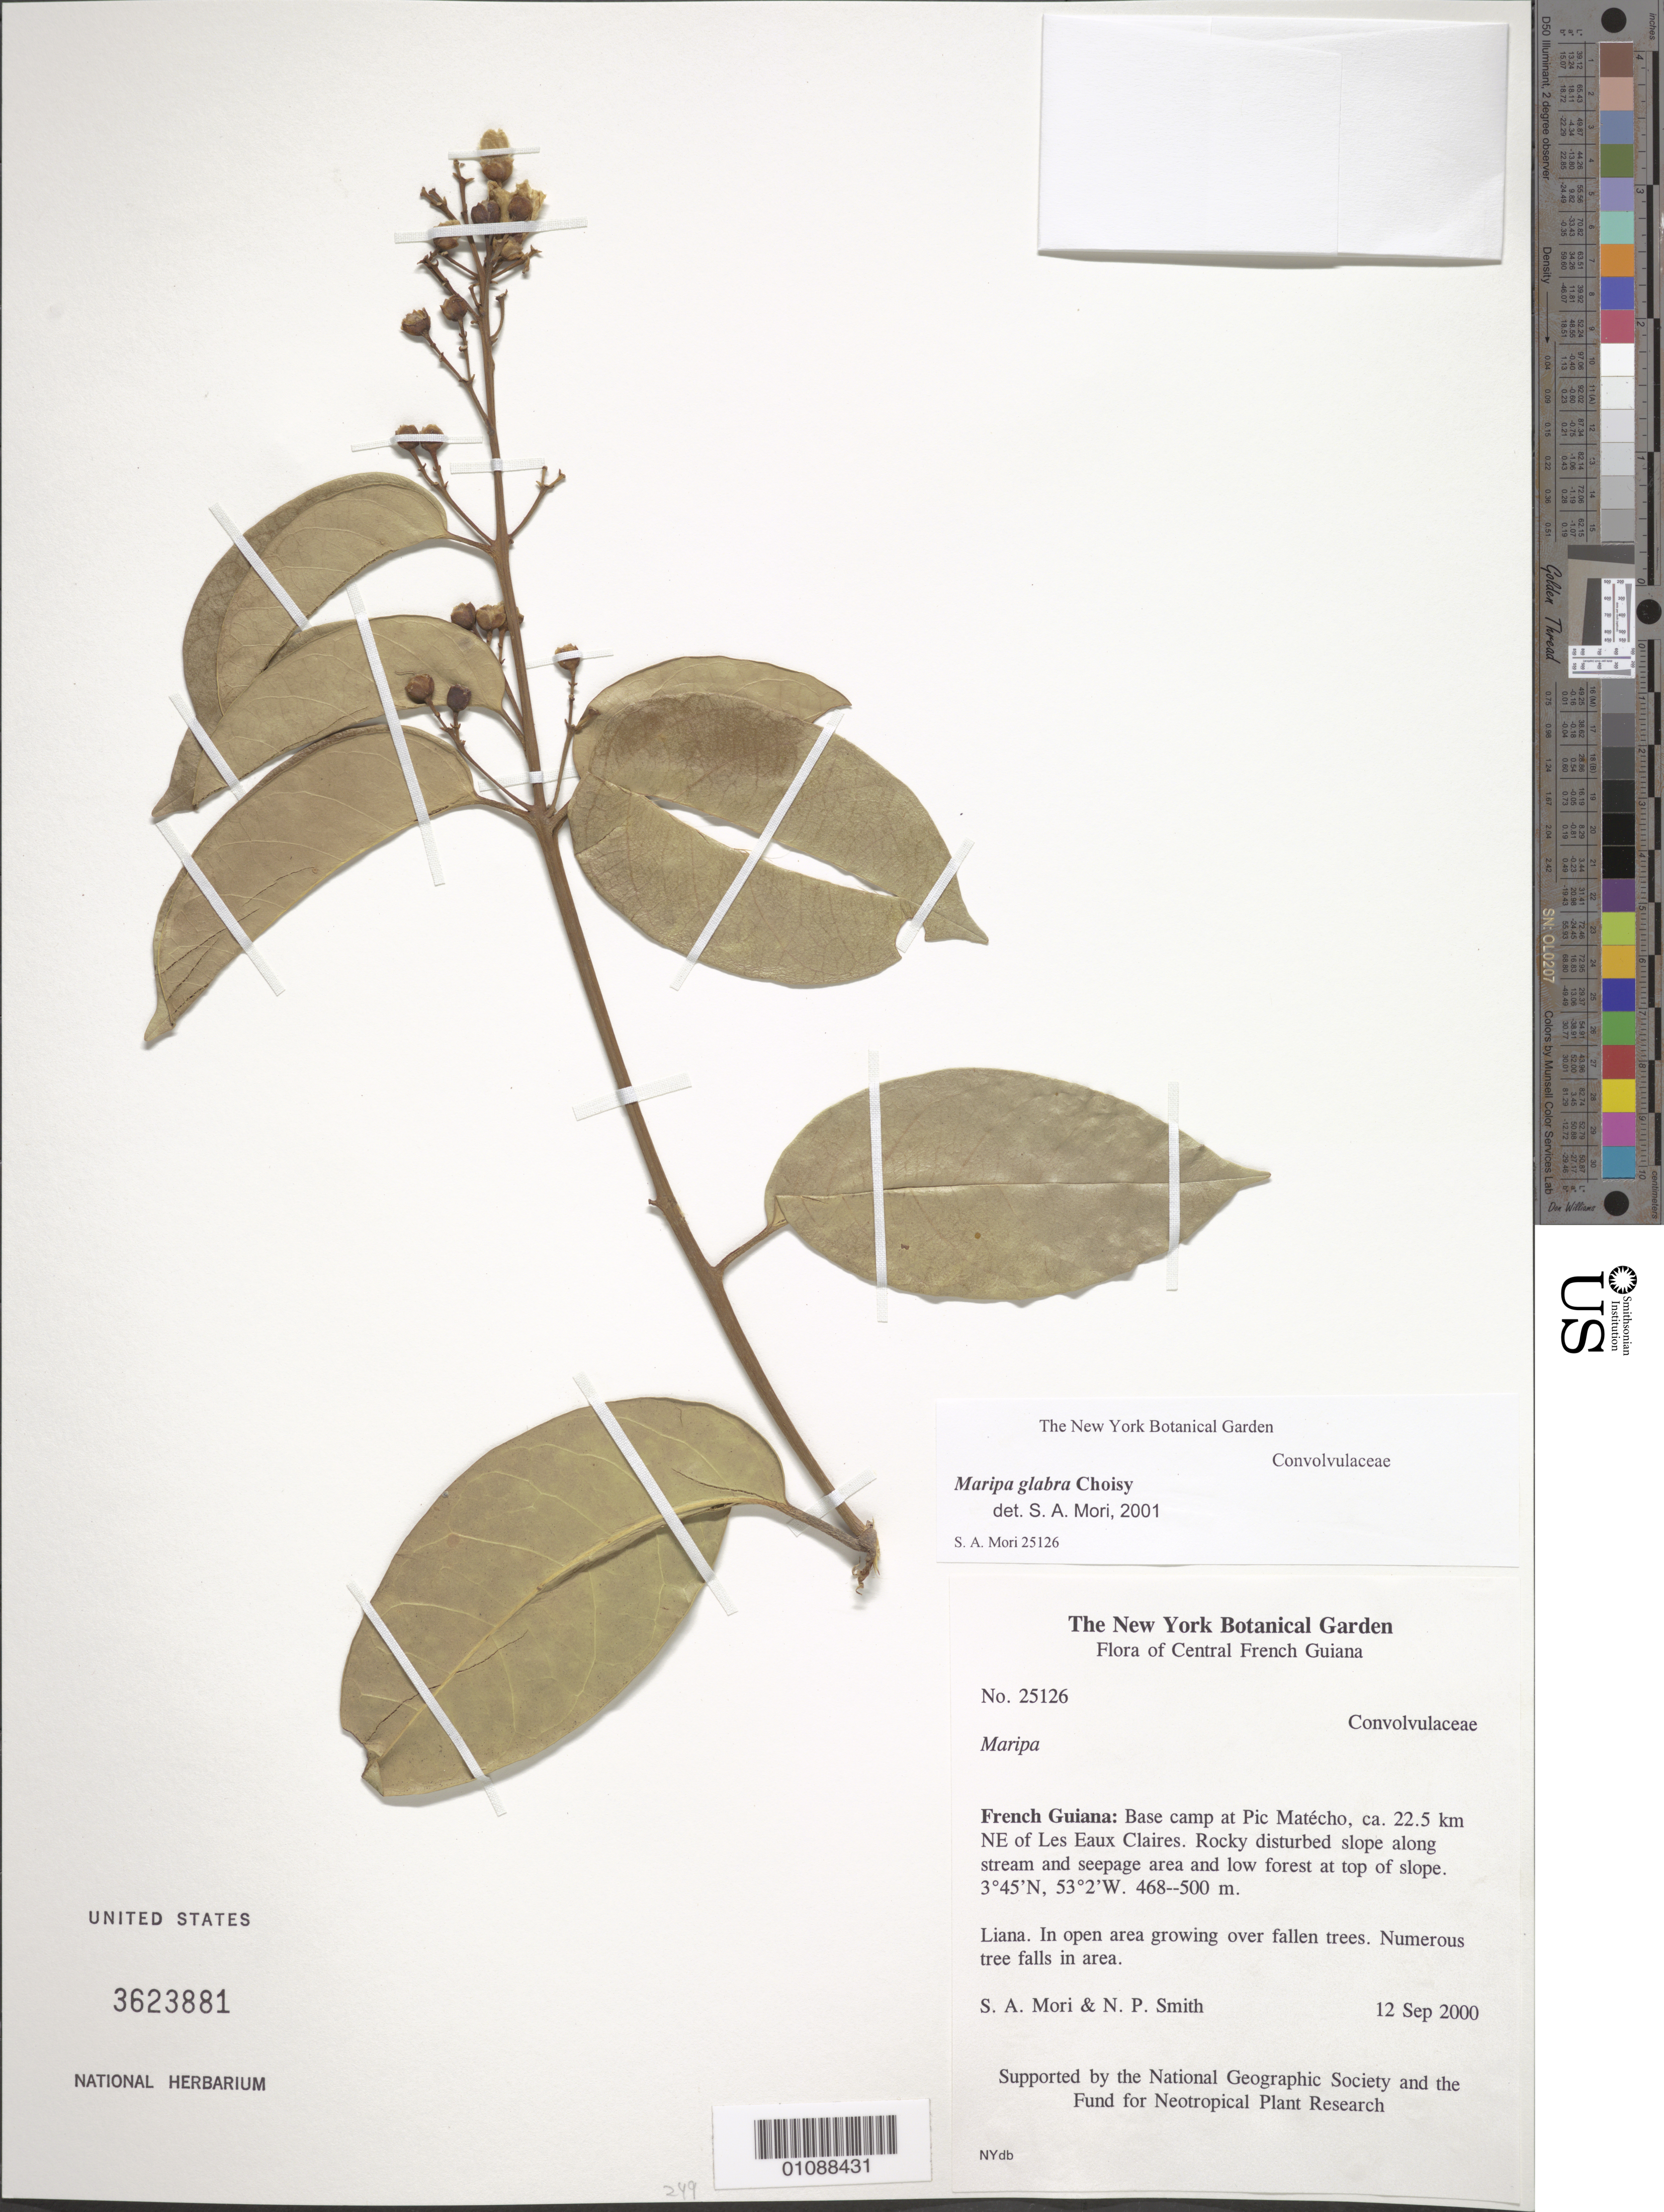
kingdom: Plantae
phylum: Tracheophyta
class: Magnoliopsida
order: Solanales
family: Convolvulaceae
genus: Maripa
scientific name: Maripa glabra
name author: Choisy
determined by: Mori, Scott A.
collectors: S. Mori & N. Smith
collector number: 25126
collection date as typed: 12-Sep-00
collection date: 2000-09-12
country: French Guiana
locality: Pic Matécho, base camp, ca 22.5 km NE of Les Eaux Claires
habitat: Rocky disturbed slope along steramand seepage area and low forest at top of slope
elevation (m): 468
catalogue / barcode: US 3623881